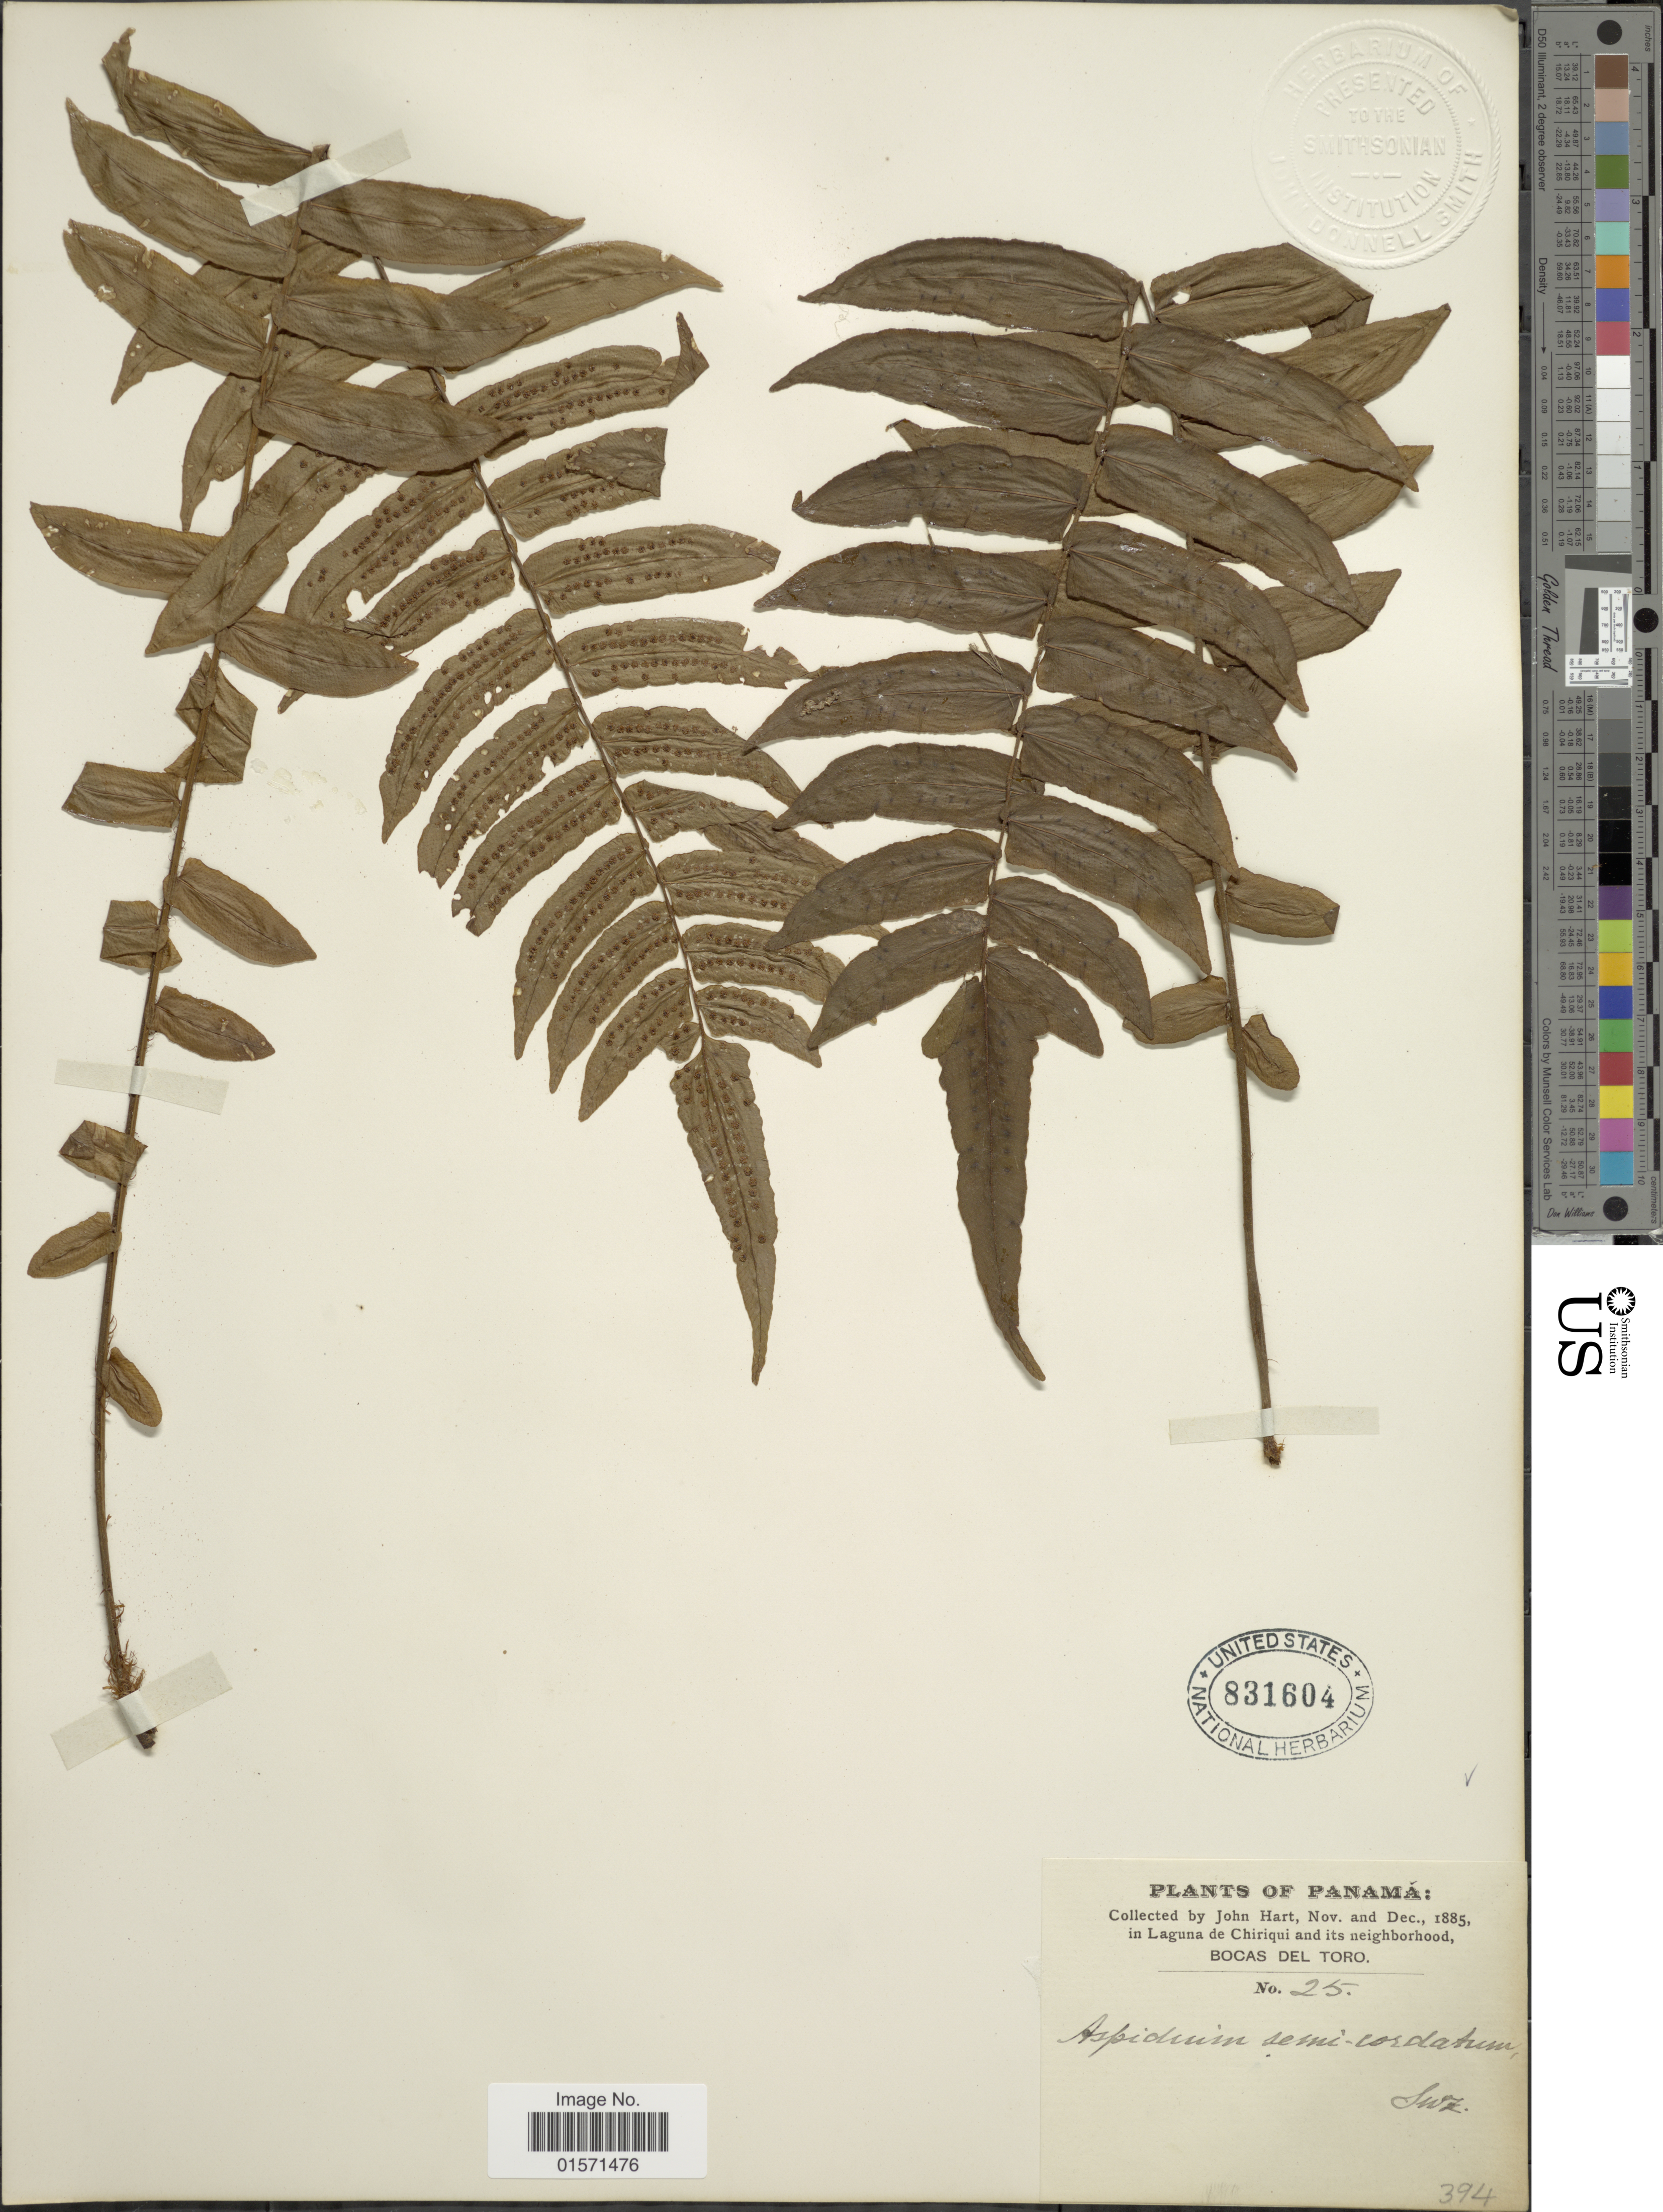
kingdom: Plantae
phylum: Tracheophyta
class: Polypodiopsida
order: Polypodiales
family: Lomariopsidaceae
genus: Cyclopeltis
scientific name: Cyclopeltis semicordata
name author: (Sw.) J. Sm.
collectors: J. H. Hart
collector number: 25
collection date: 1885-11/1885-12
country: Panama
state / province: Bocas del Toro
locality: In Laguna de Chiriqui and its neighborhood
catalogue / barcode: US 831604